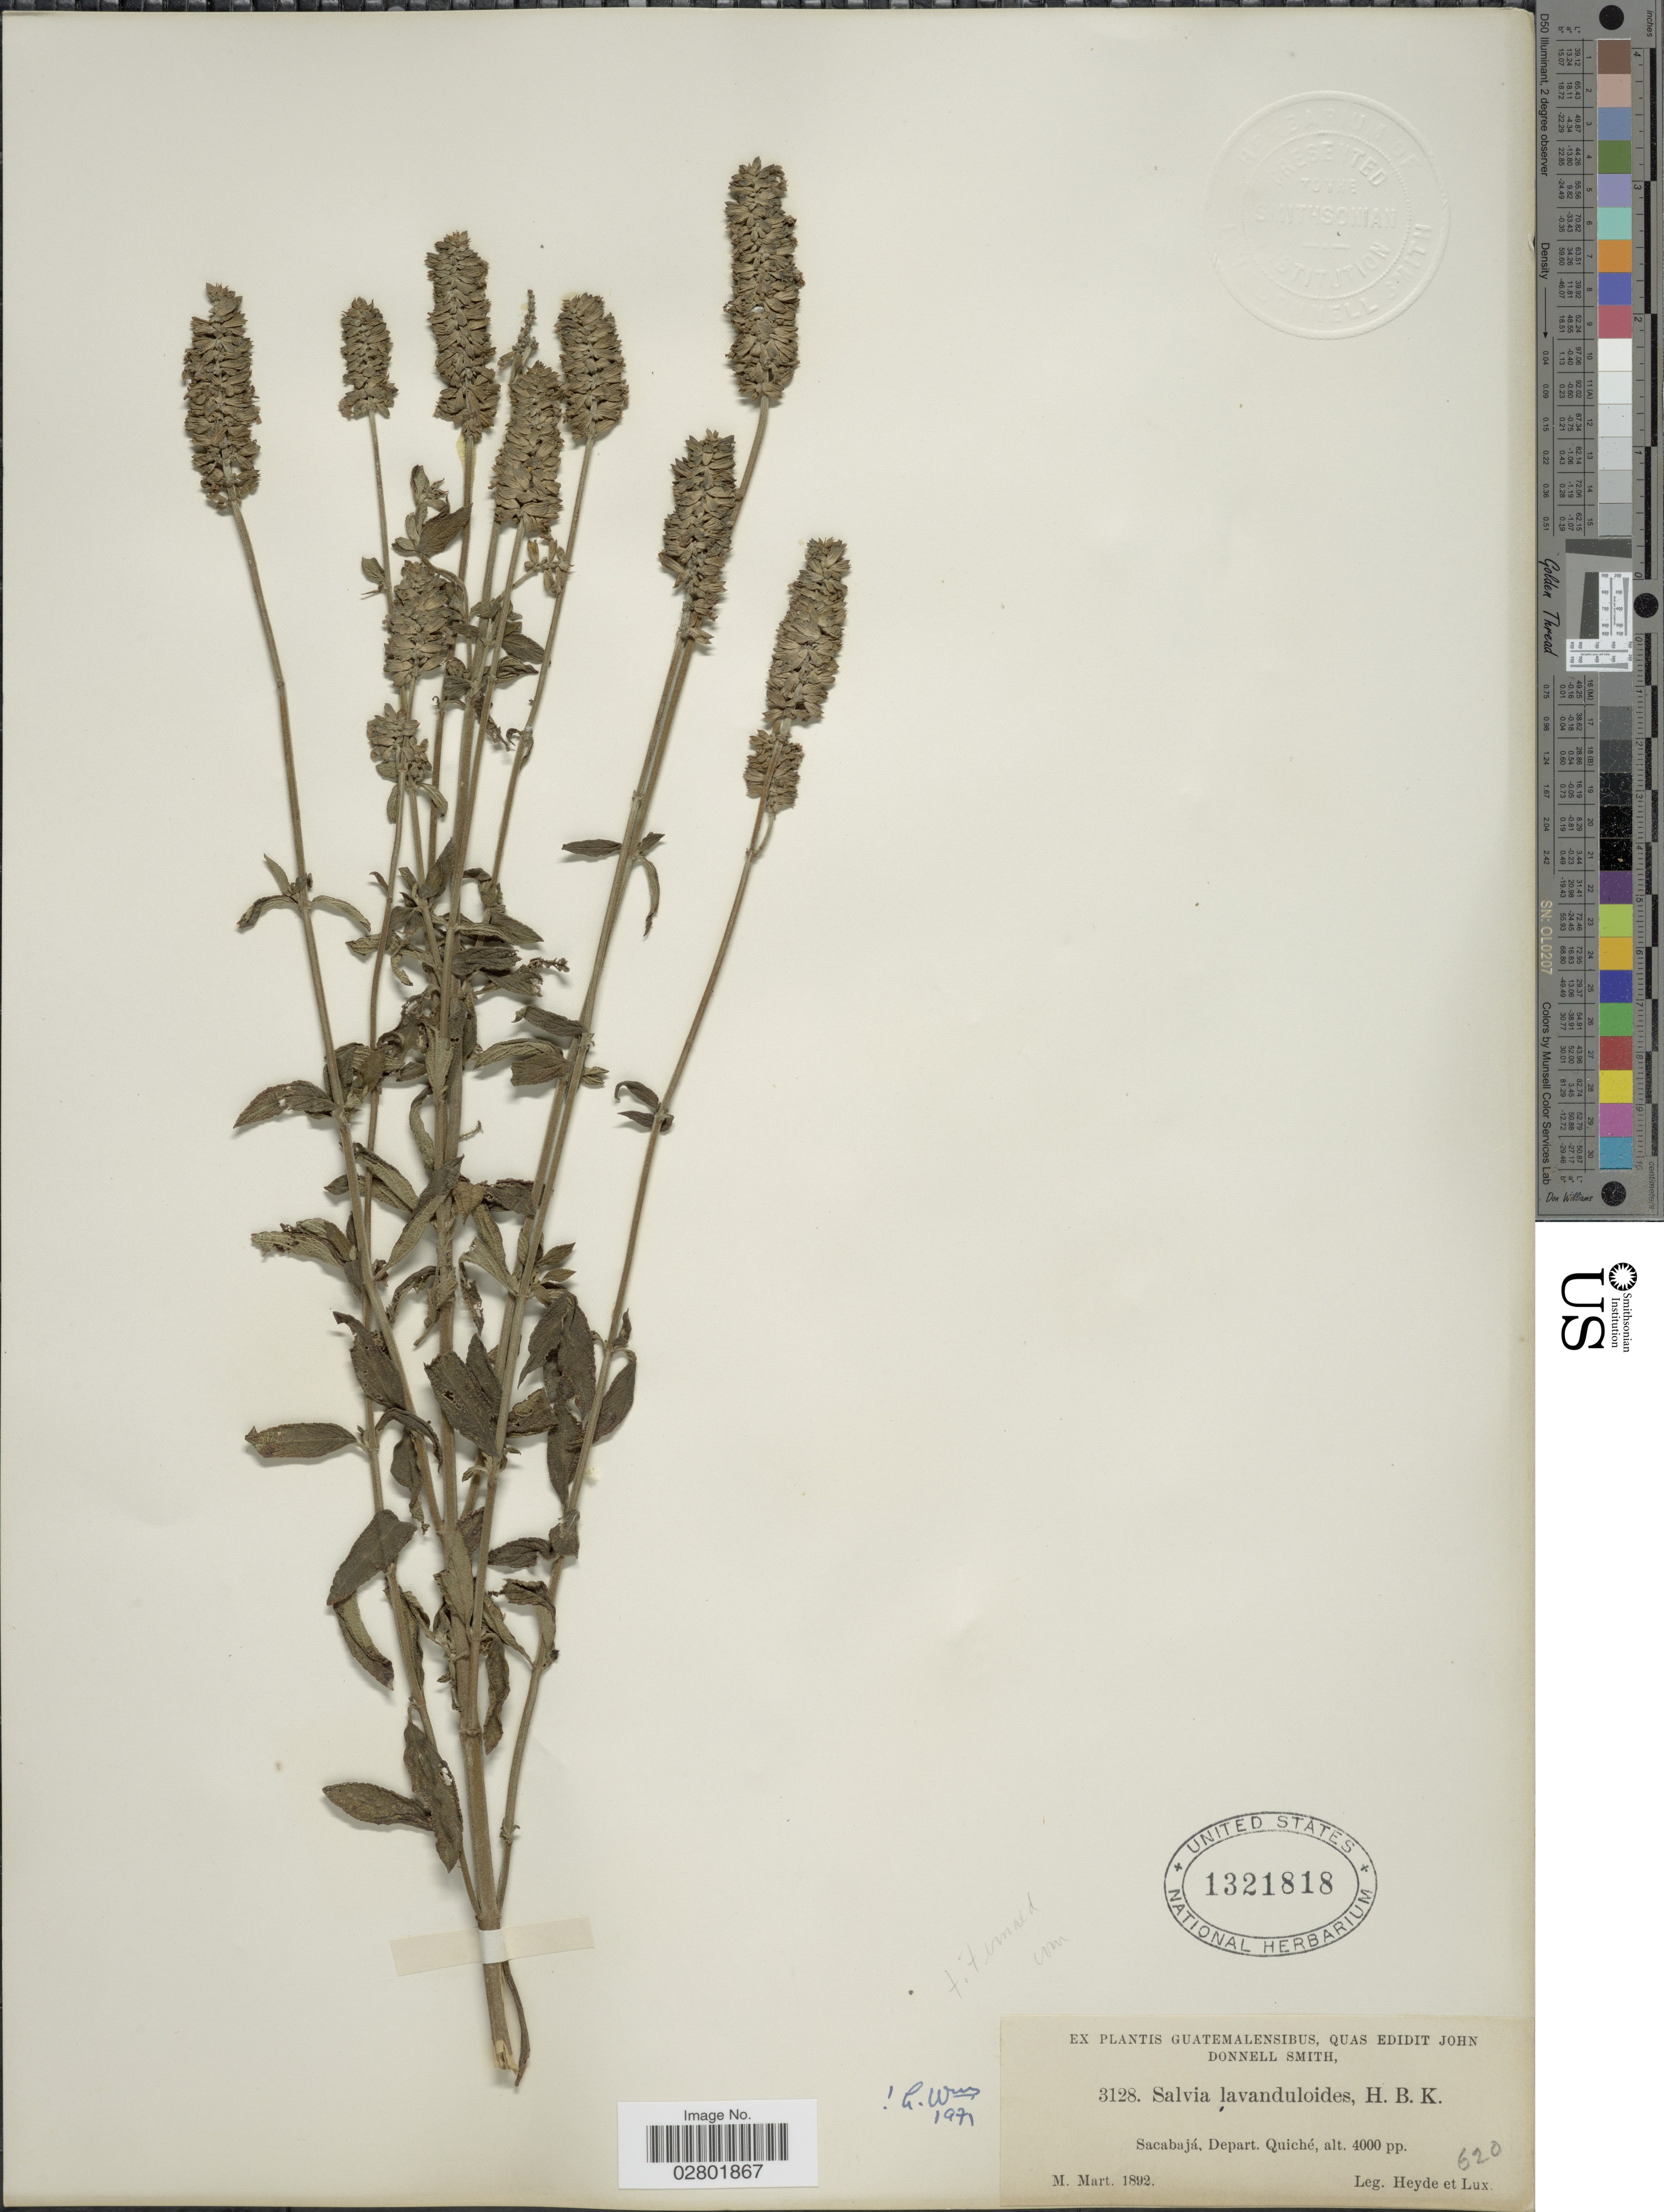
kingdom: Plantae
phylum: Tracheophyta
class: Magnoliopsida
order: Lamiales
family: Lamiaceae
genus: Salvia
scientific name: Salvia lavanduloides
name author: Kunth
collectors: Heyde & Lux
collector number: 3128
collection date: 1892-03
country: Guatemala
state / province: El Quiché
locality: Sacabajá,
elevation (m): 1219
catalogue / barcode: US 1321818